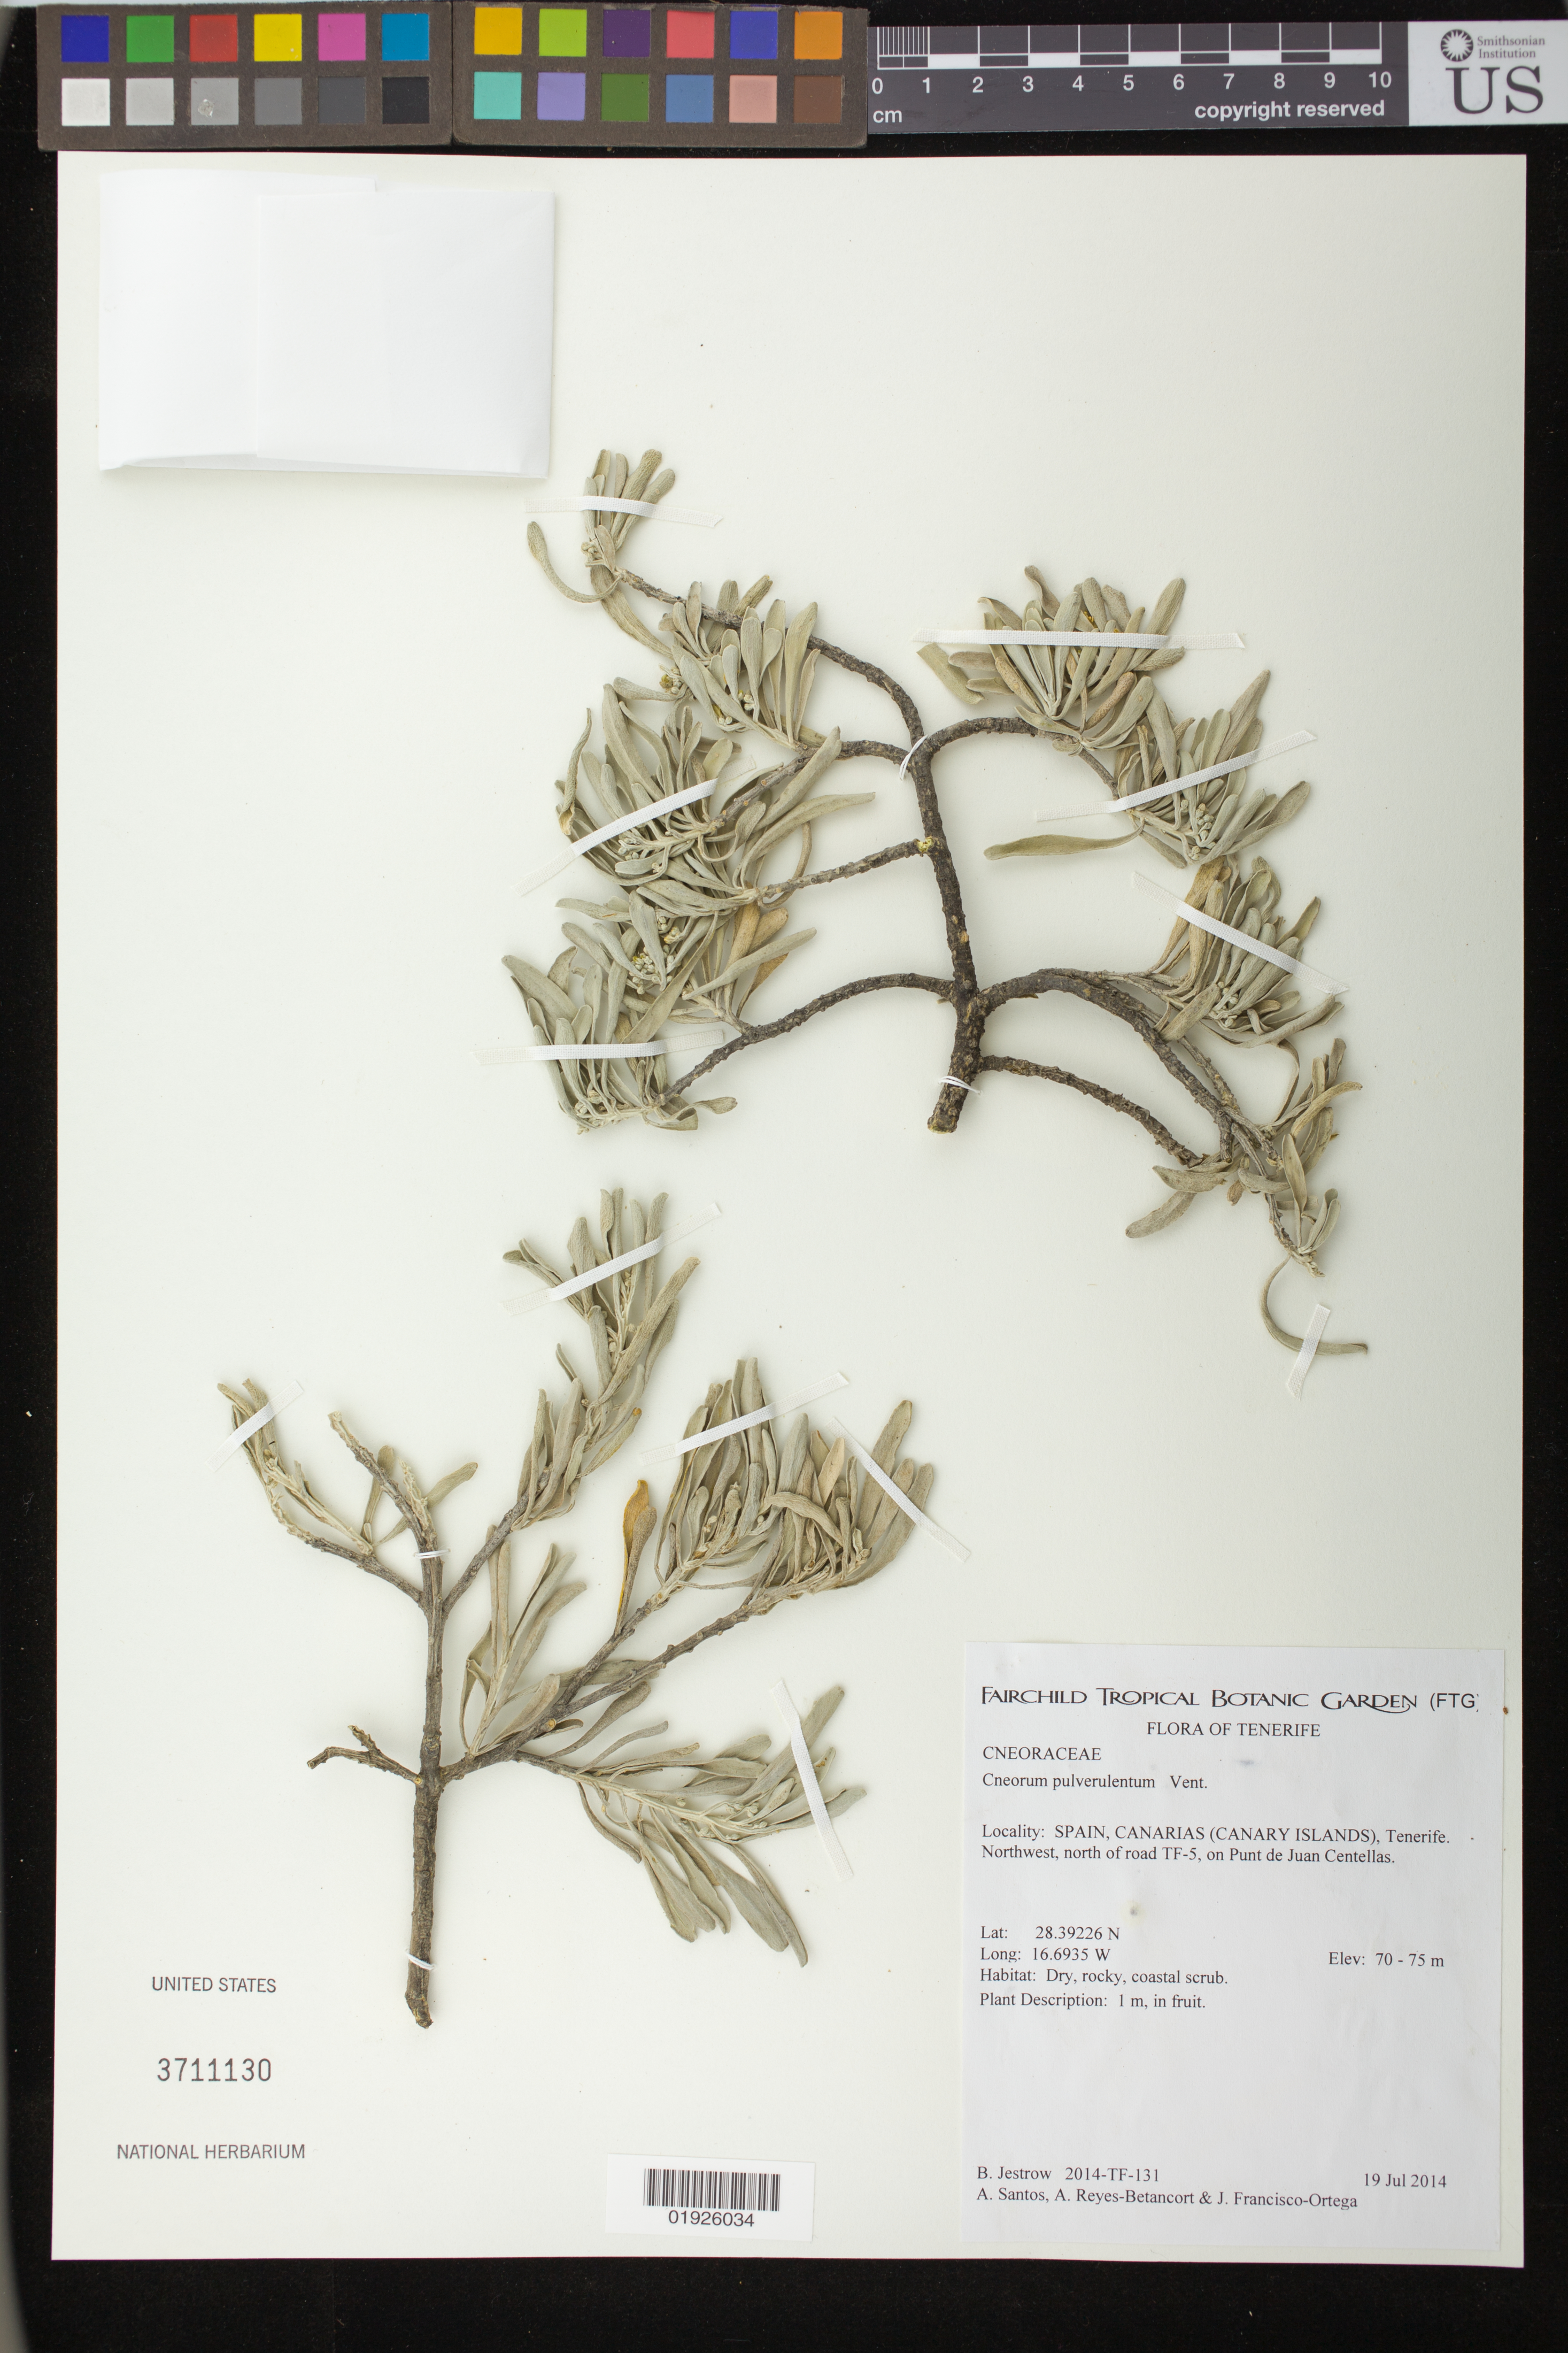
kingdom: Plantae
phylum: Tracheophyta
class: Magnoliopsida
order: Sapindales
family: Rutaceae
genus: Cneorum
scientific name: Cneorum pulverulentum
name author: Vent.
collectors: B. Jestrow, A. Santos, A. Reyes-Betancort & J. Fransisco-Ortega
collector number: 2014-TF-131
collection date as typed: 19 Jul 2014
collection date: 2014-07-19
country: Spain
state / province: Canarias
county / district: Santa Cruz de Tenerife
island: Tenerife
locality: Canary Islands, Tenerife. Northwest, north of road TF-5, on Punt de Juan Centellas.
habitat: Dry, rocky, coastal scrub.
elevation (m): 70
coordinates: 28.39226 N, 16.6935 W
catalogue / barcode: US 3711130